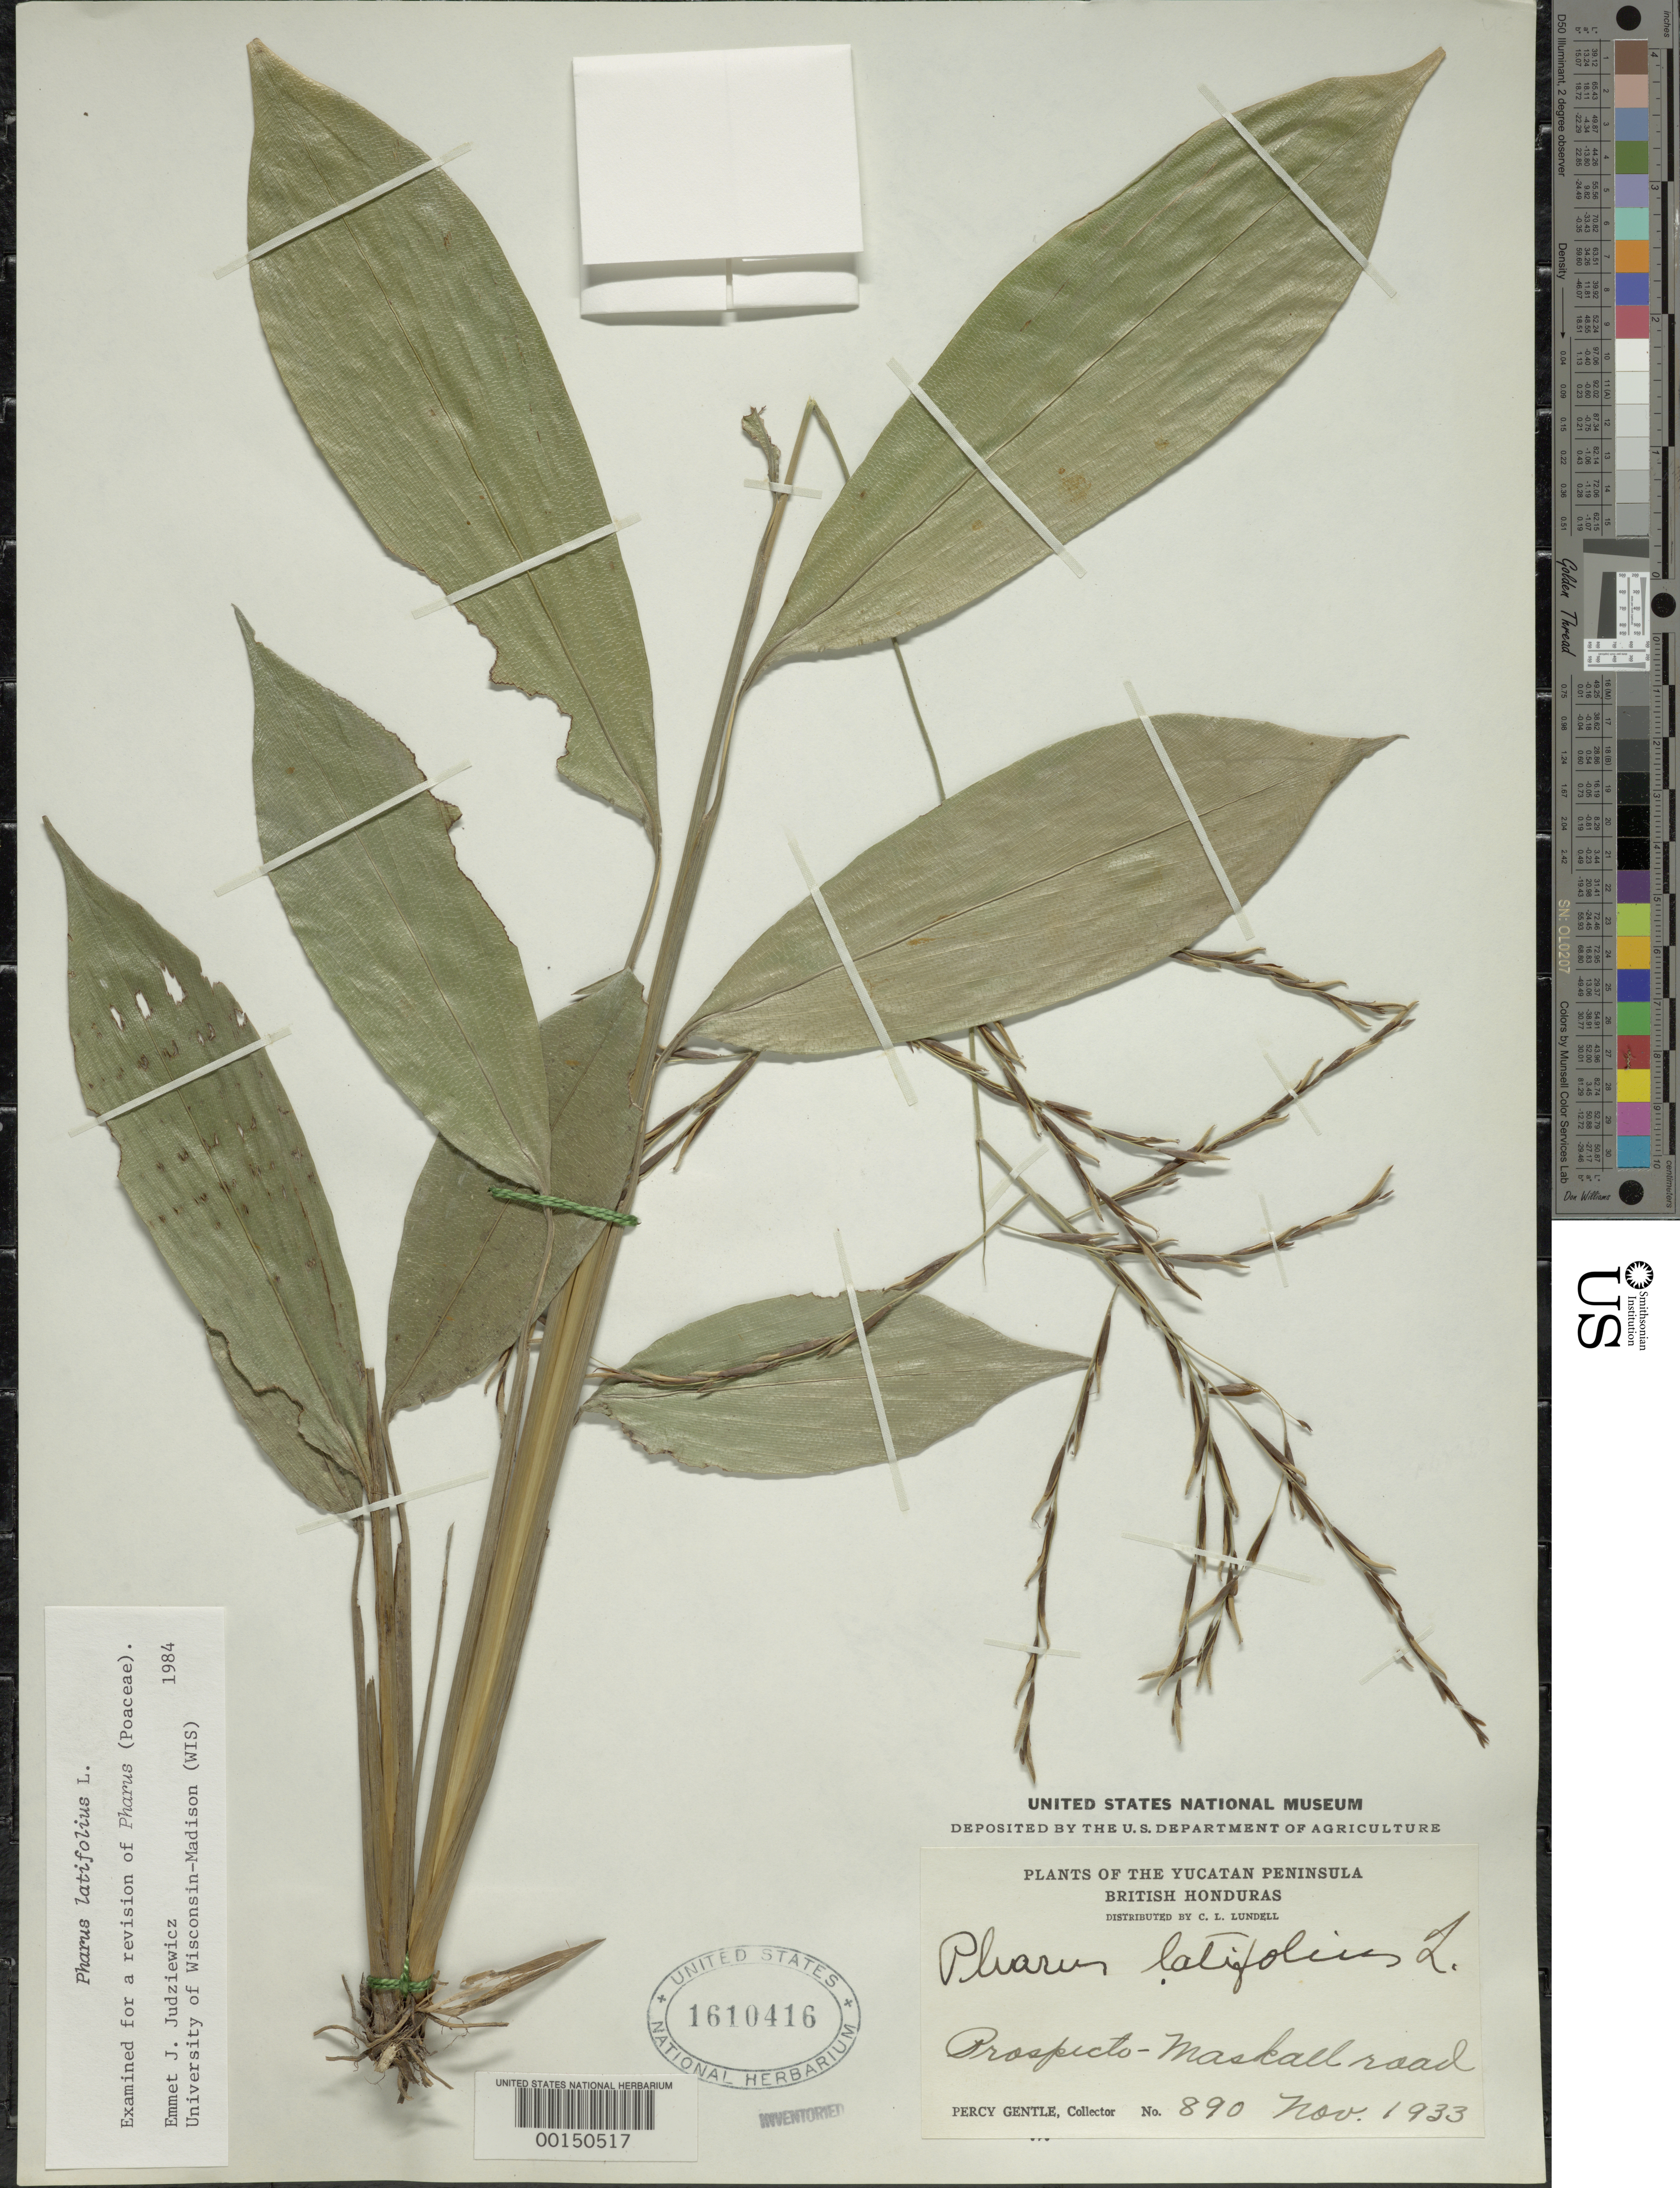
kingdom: Plantae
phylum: Tracheophyta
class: Liliopsida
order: Poales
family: Poaceae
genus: Pharus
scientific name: Pharus latifolius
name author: L.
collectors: P. H. Gentle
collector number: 890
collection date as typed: Nov 1933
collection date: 1933-11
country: Belize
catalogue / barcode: US 1610416